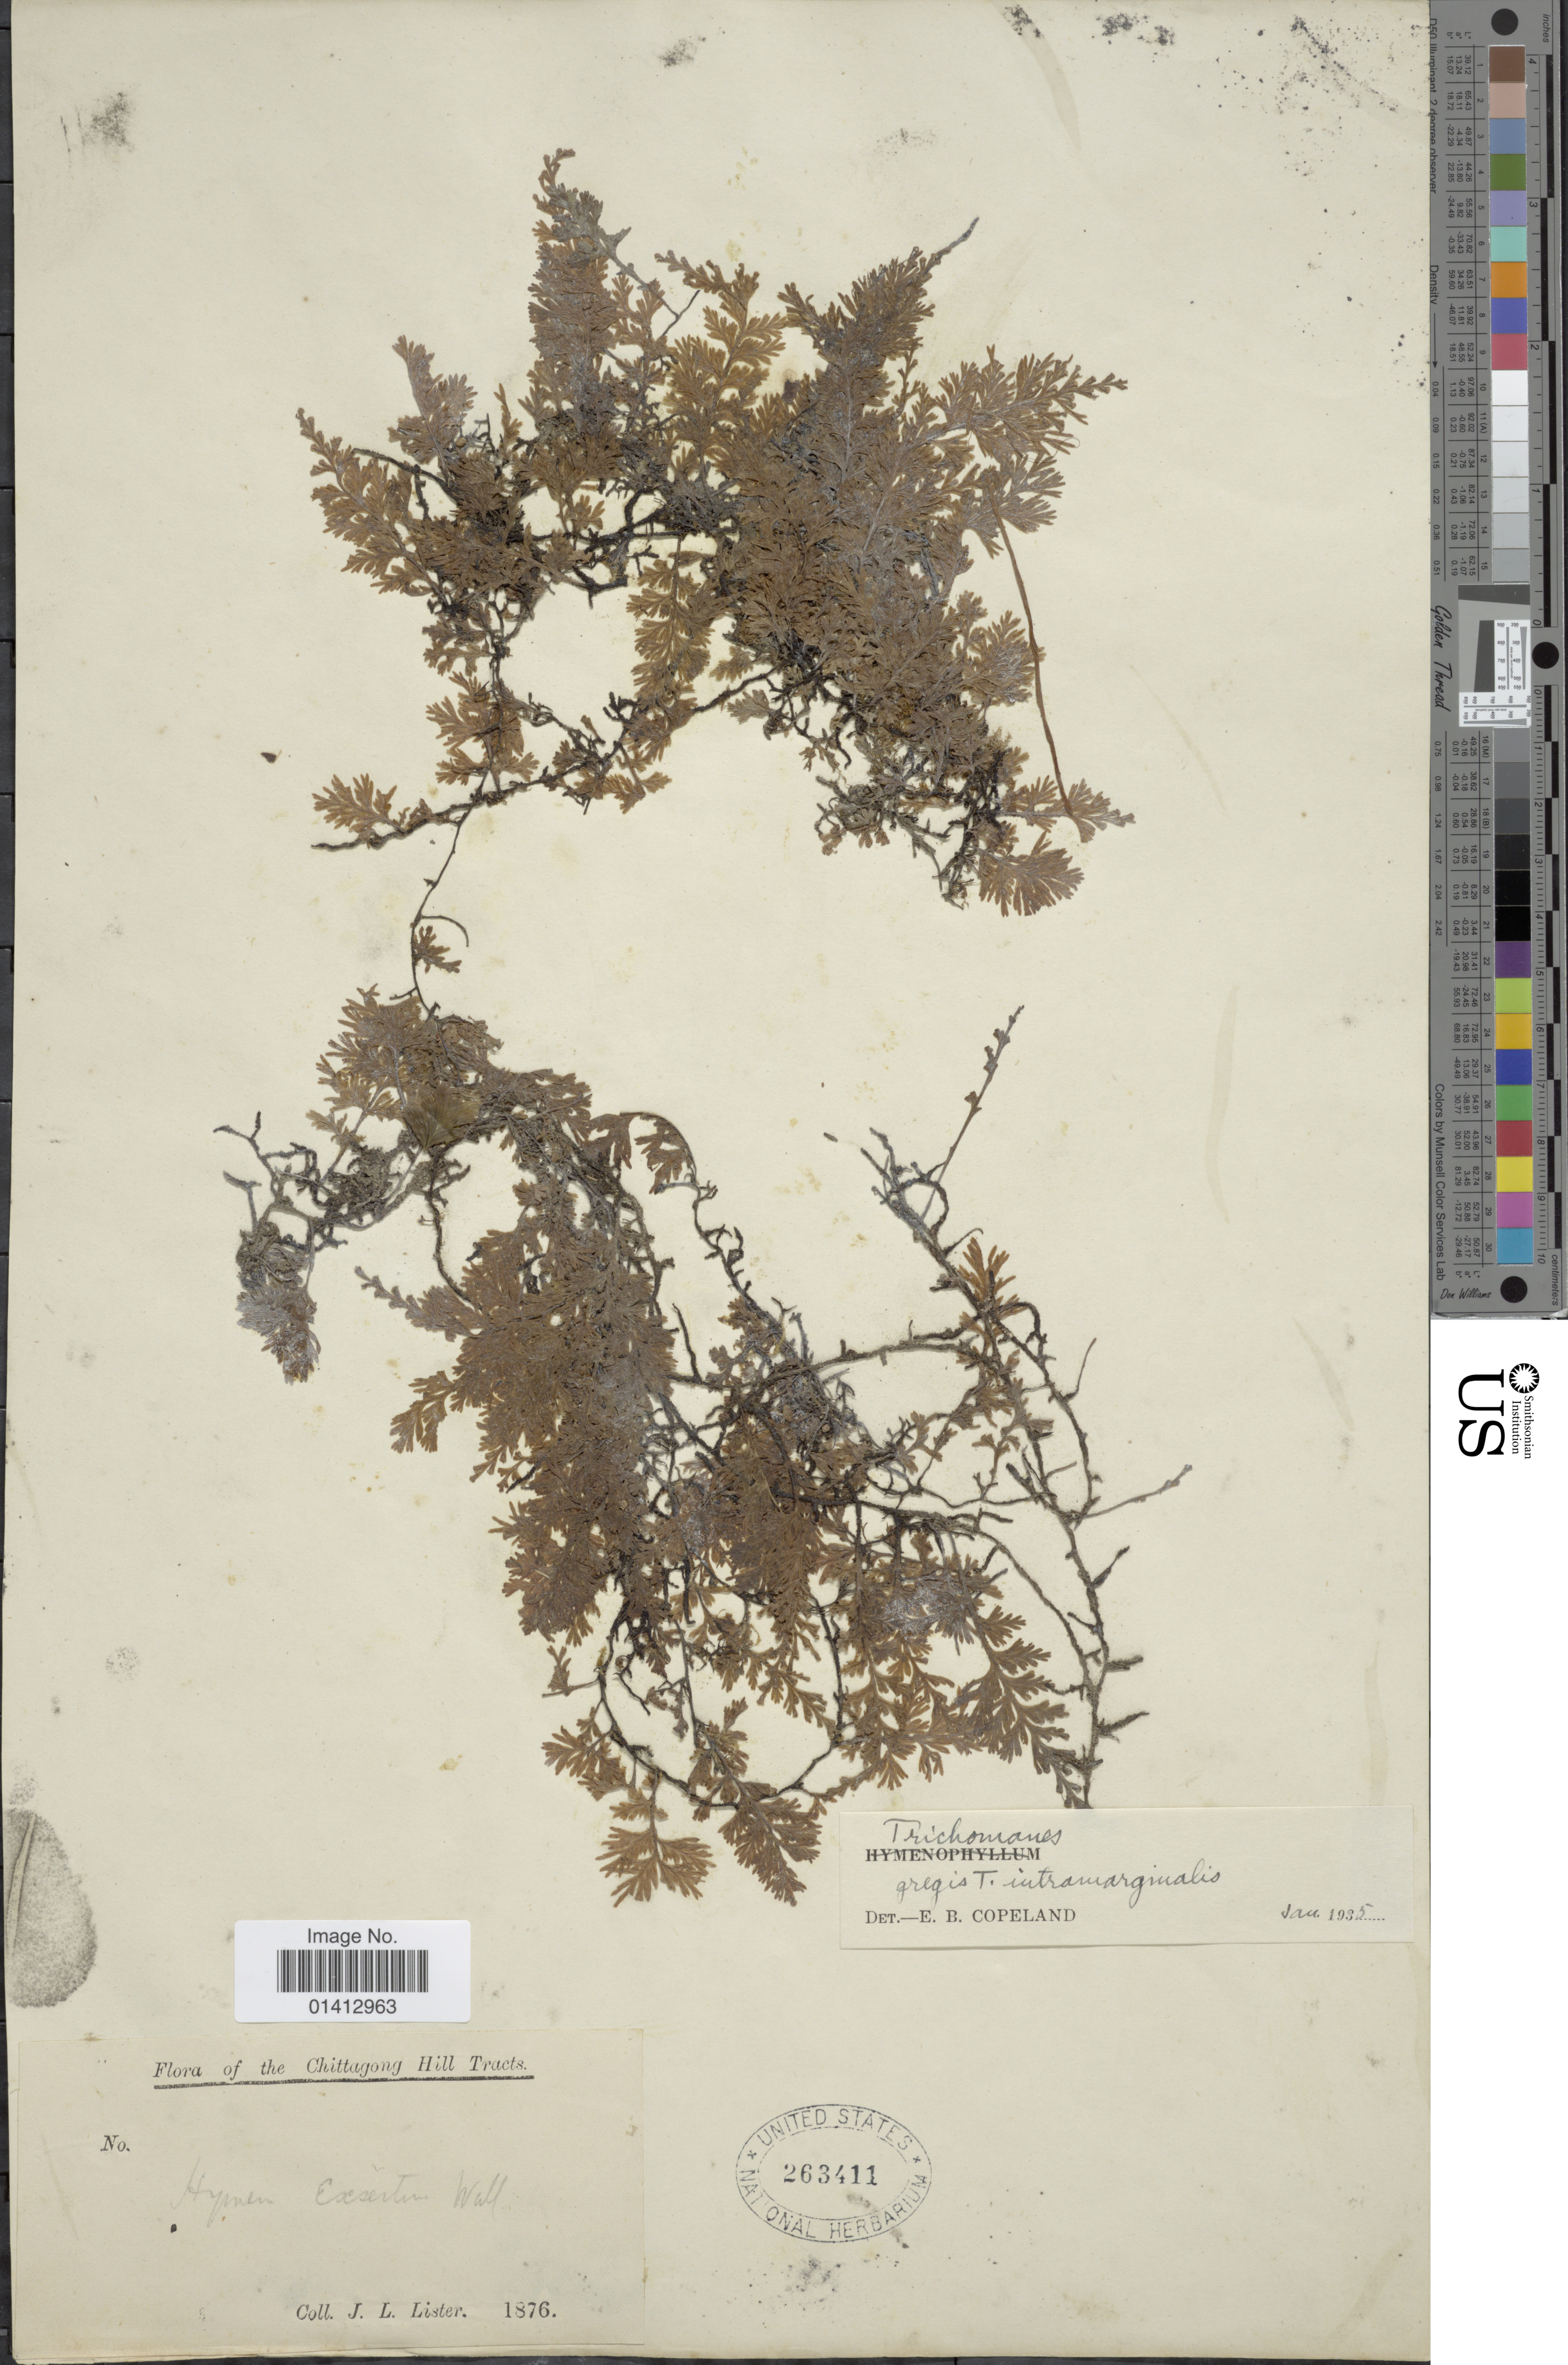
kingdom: Plantae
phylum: Tracheophyta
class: Polypodiopsida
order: Hymenophyllales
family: Hymenophyllaceae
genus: Crepidomanes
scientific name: Crepidomanes sp.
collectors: J. Lister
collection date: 1876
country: Bangladesh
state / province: Chittagong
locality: Chittagong Hill Tracts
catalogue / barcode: US 263411